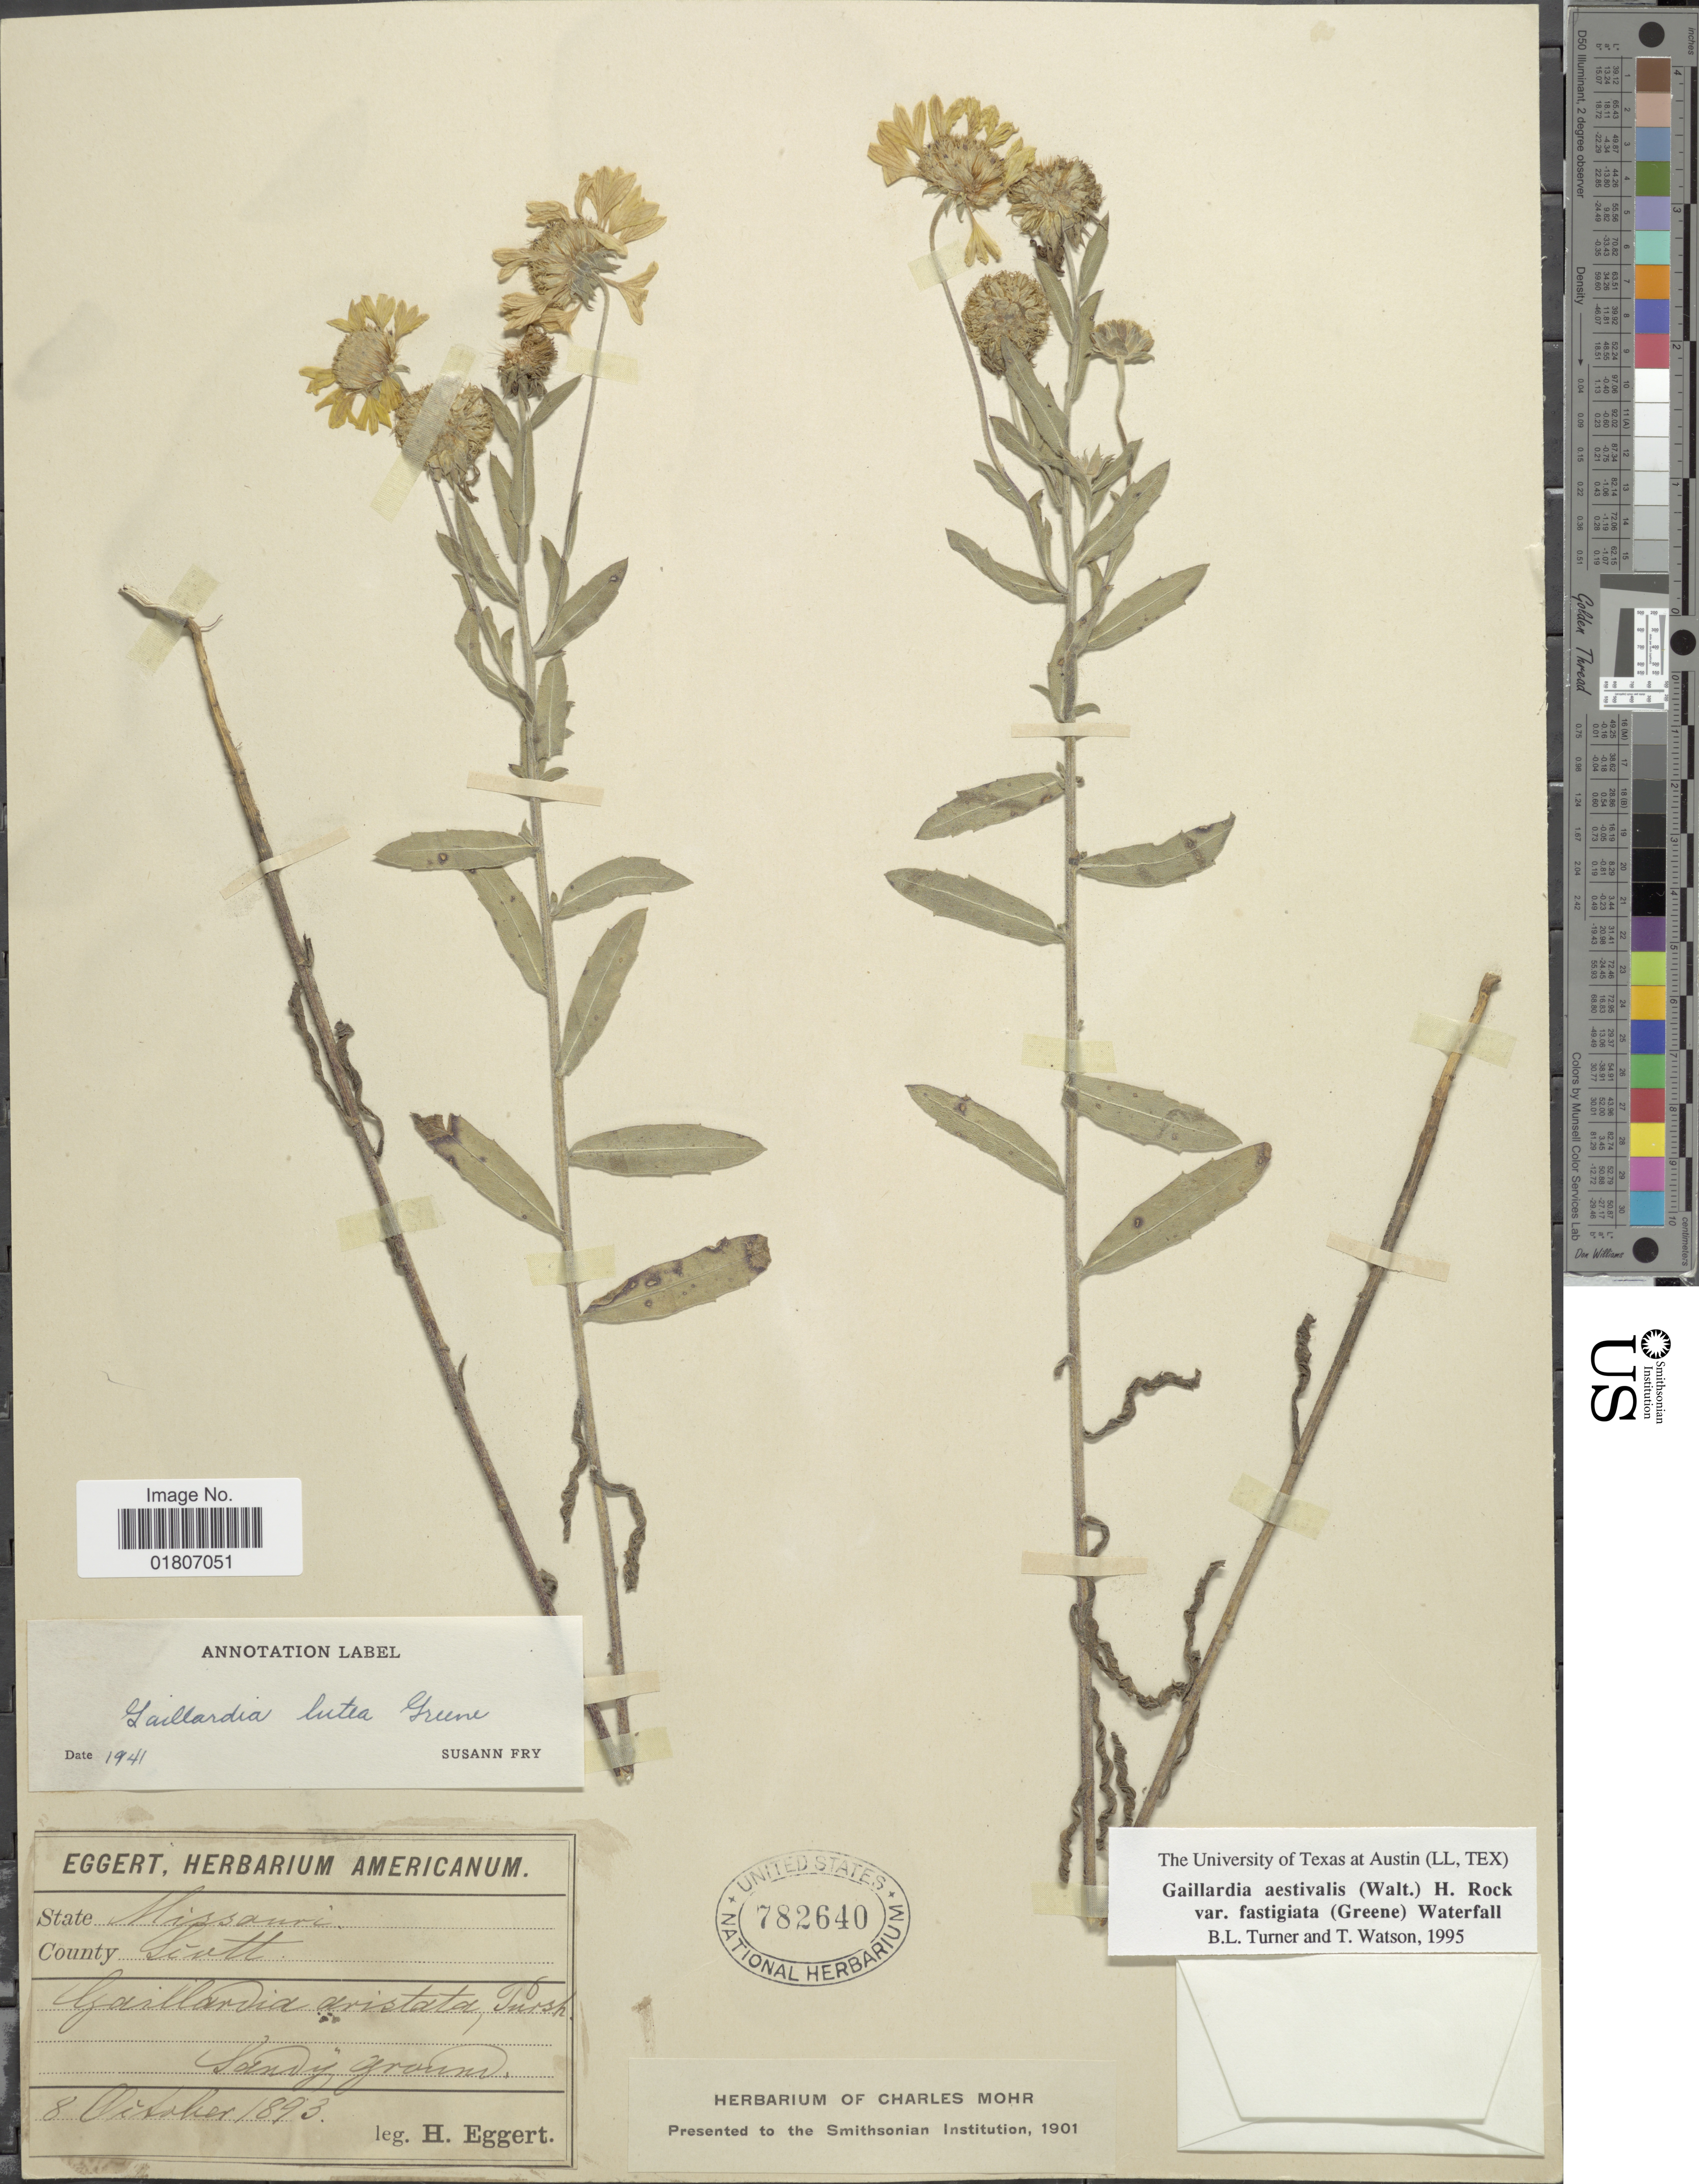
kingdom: Plantae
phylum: Tracheophyta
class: Magnoliopsida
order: Asterales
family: Asteraceae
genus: Gaillardia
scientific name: Gaillardia aestivalis var. fastigiata (indet)?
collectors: H. Eggert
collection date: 1893-10-08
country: United States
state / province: Missouri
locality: County Scott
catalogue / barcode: US 782640